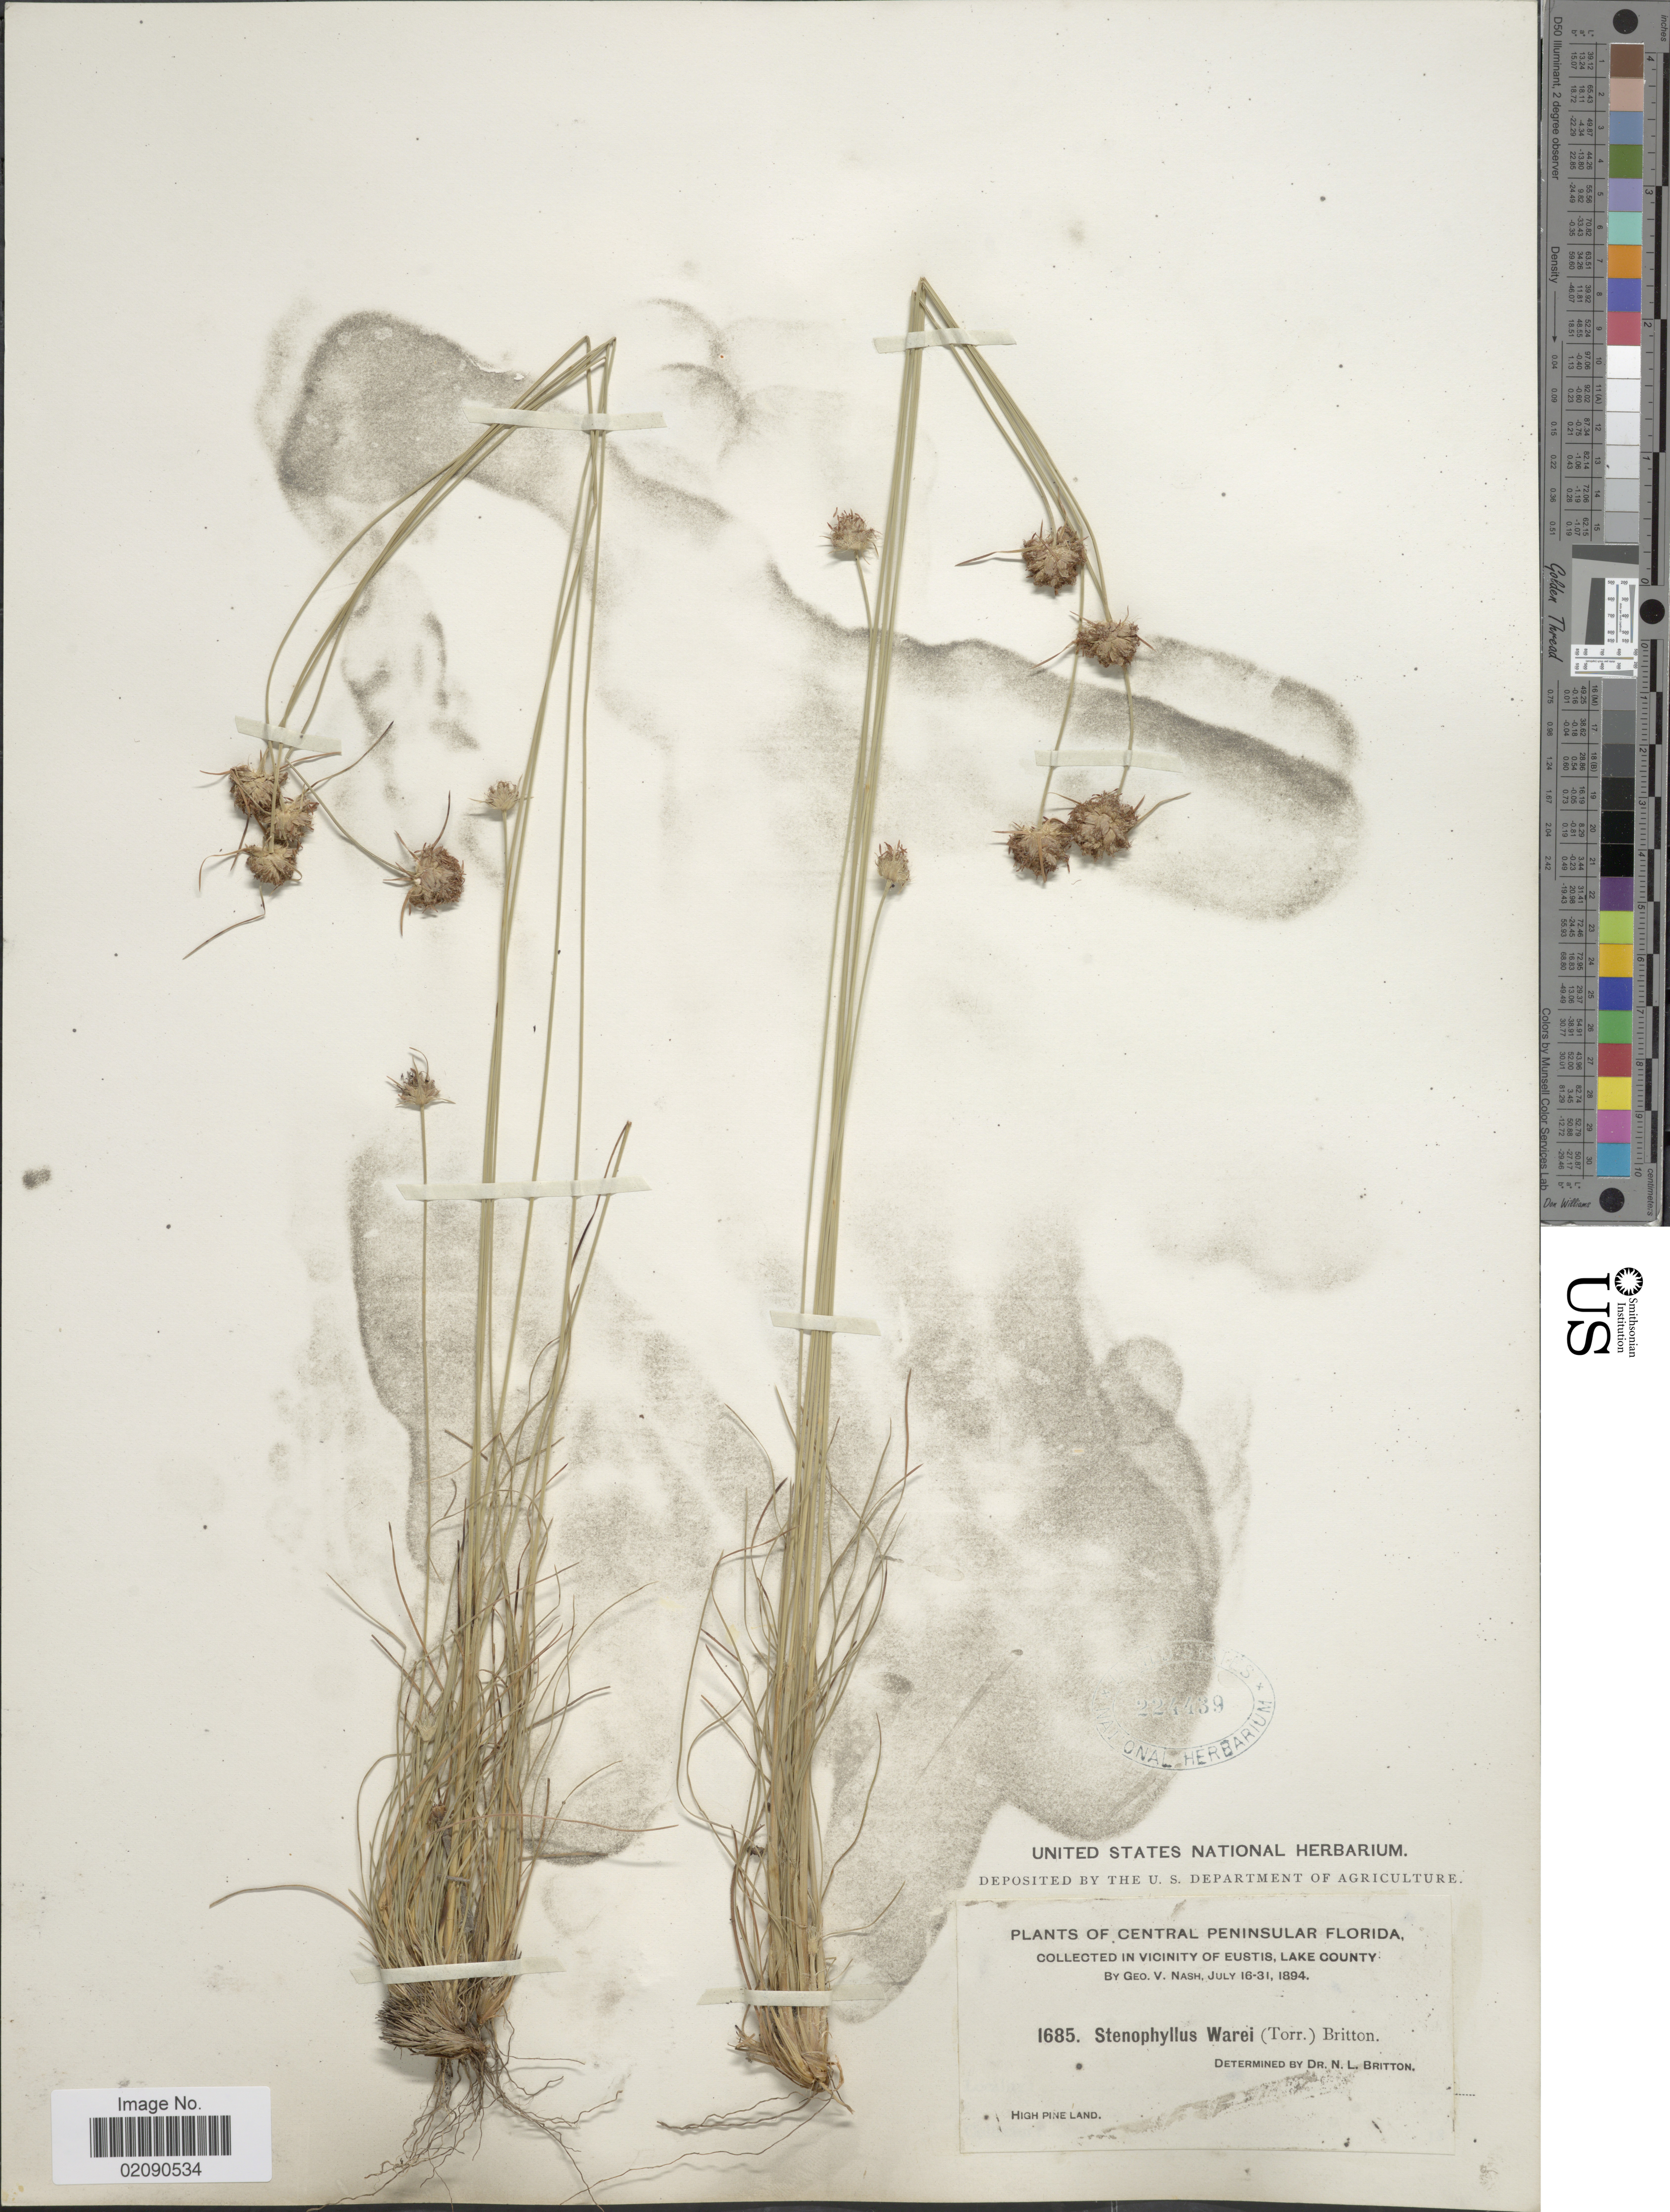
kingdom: Plantae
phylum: Tracheophyta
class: Liliopsida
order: Poales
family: Cyperaceae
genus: Bulbostylis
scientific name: Bulbostylis warei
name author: (Torr.) C.B. Clarke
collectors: G. V. Nash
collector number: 1685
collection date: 1894-07-16/1894-07-31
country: United States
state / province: Florida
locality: Central Peninsular Florida, In Vicinity of Eustis, Lake County, High Pine Land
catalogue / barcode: US 224439